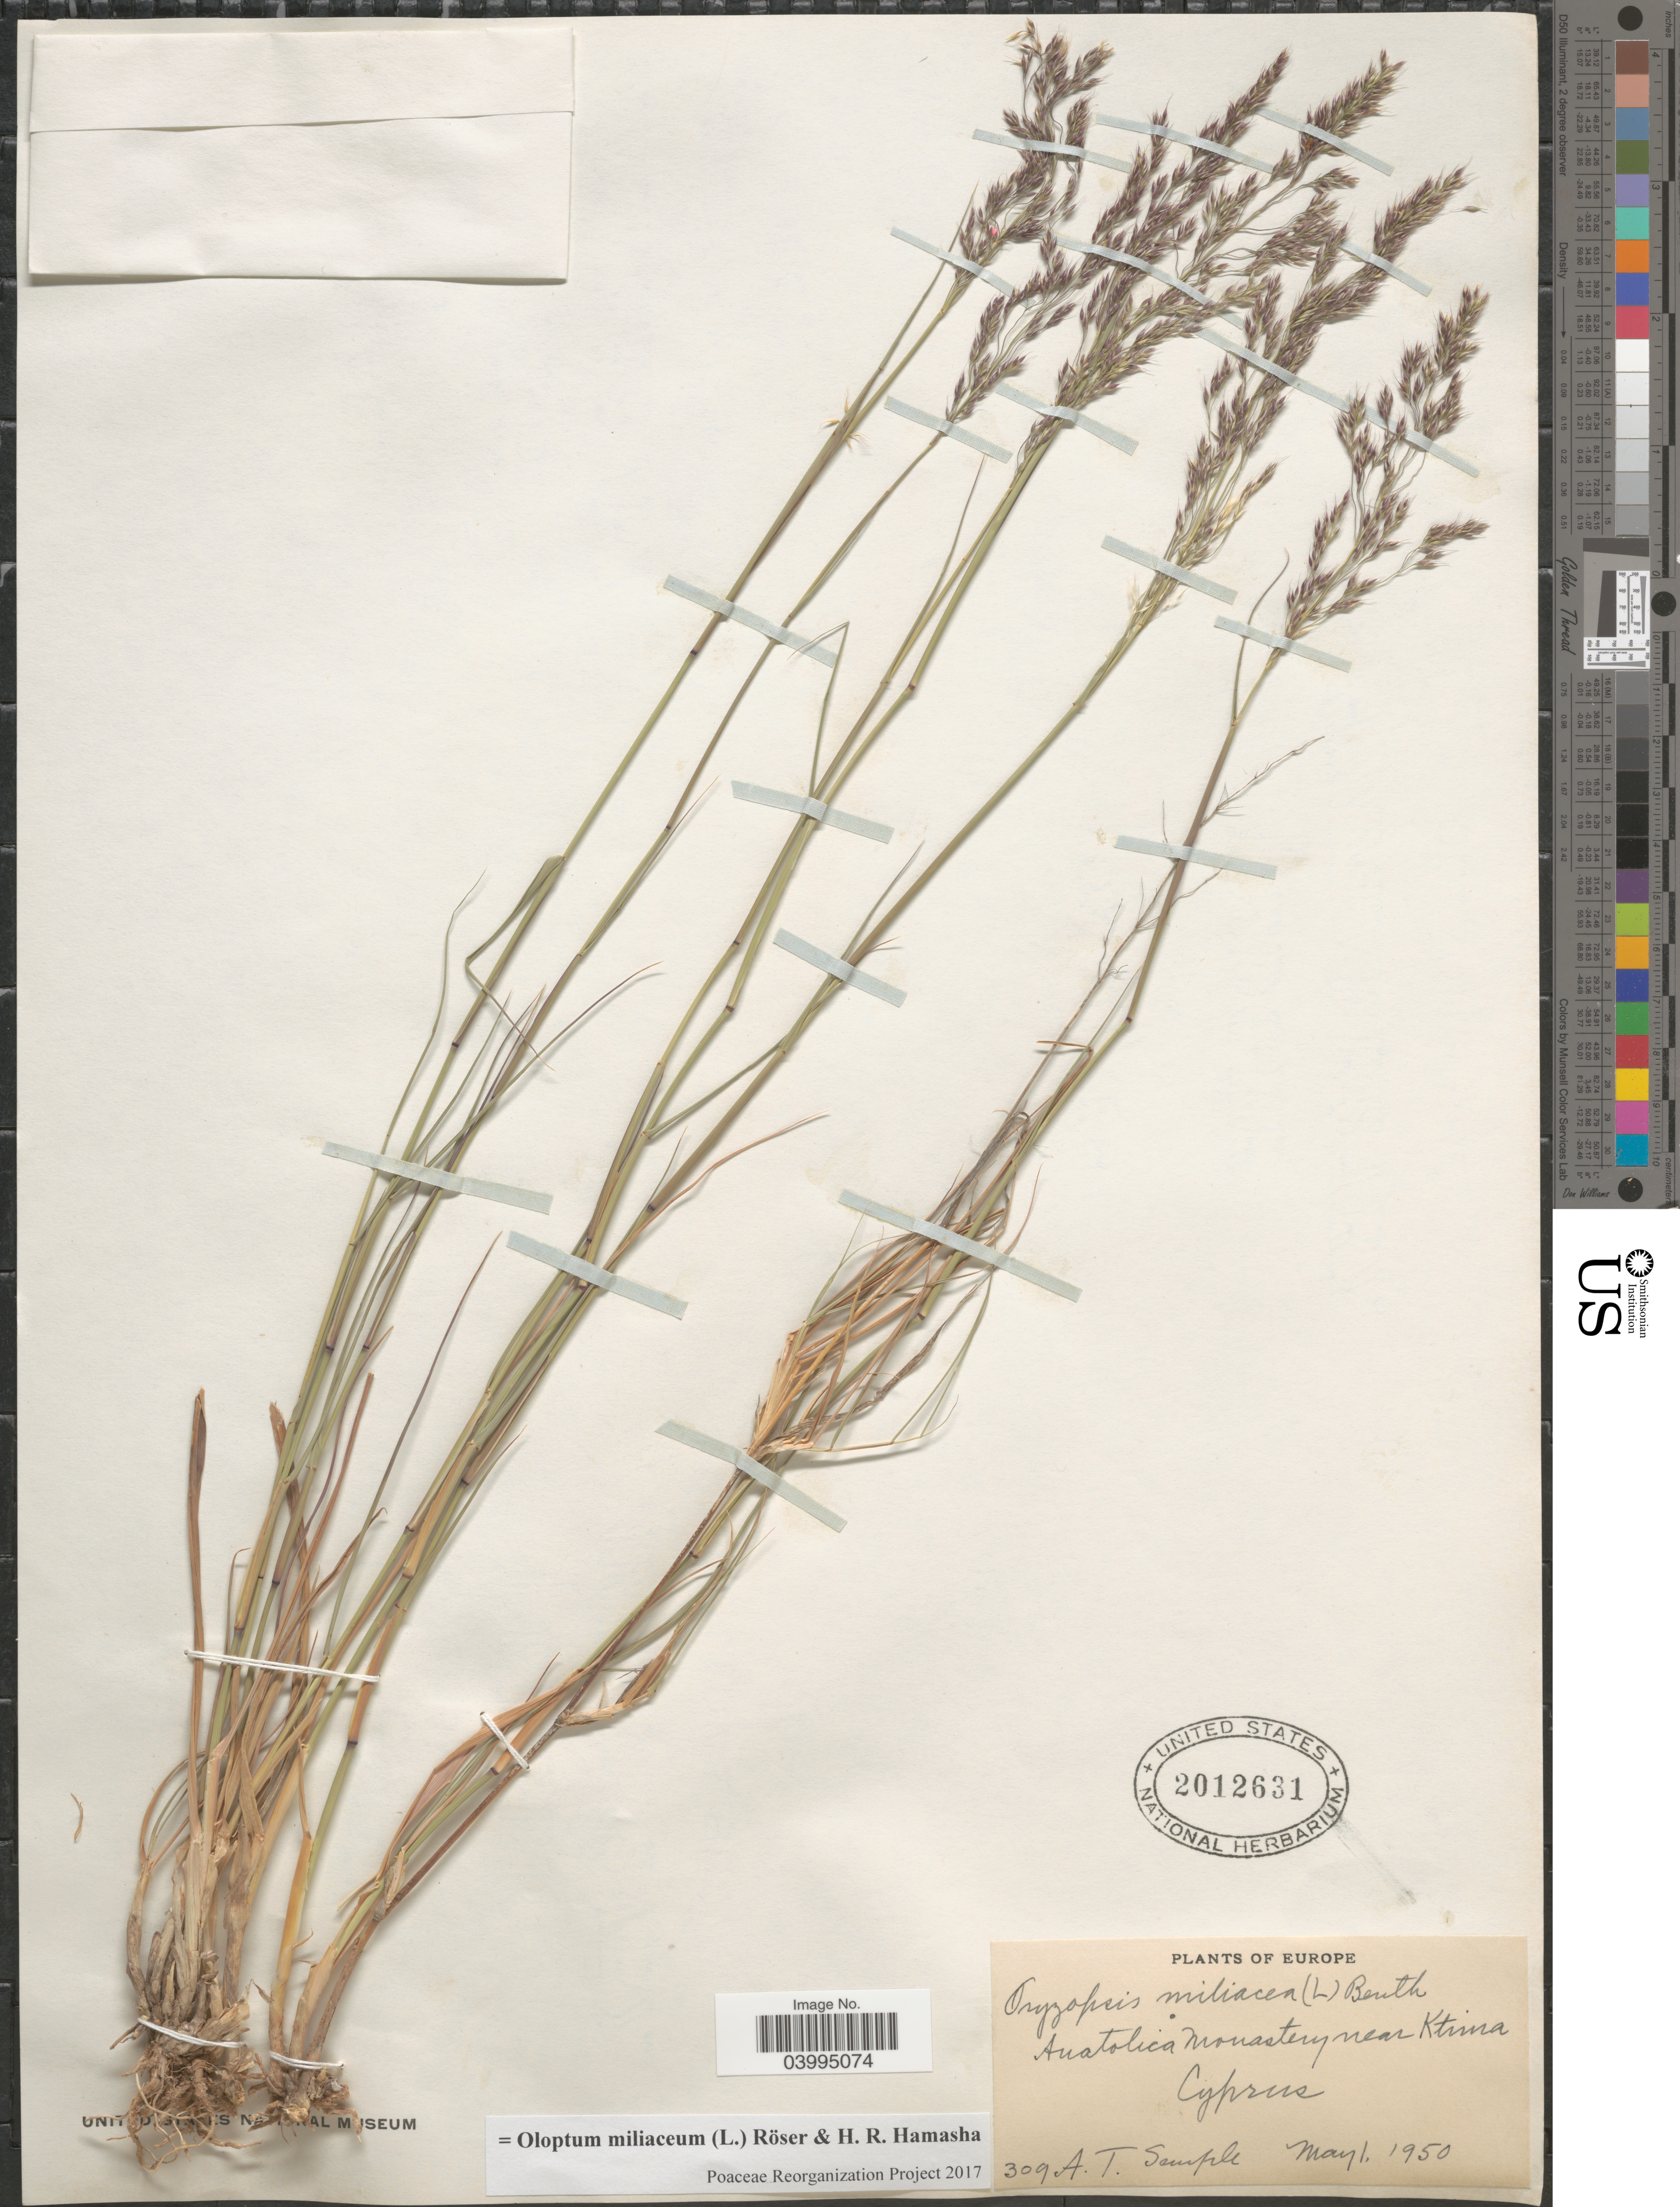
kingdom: Plantae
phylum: Tracheophyta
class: Liliopsida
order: Poales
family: Poaceae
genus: Oloptum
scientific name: Oloptum miliaceum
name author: Röser & H. R. Hamasha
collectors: A. Semple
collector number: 309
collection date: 1950-05-01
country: Cyprus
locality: Anatolica Monastery near Ktima.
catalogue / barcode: US 2012631